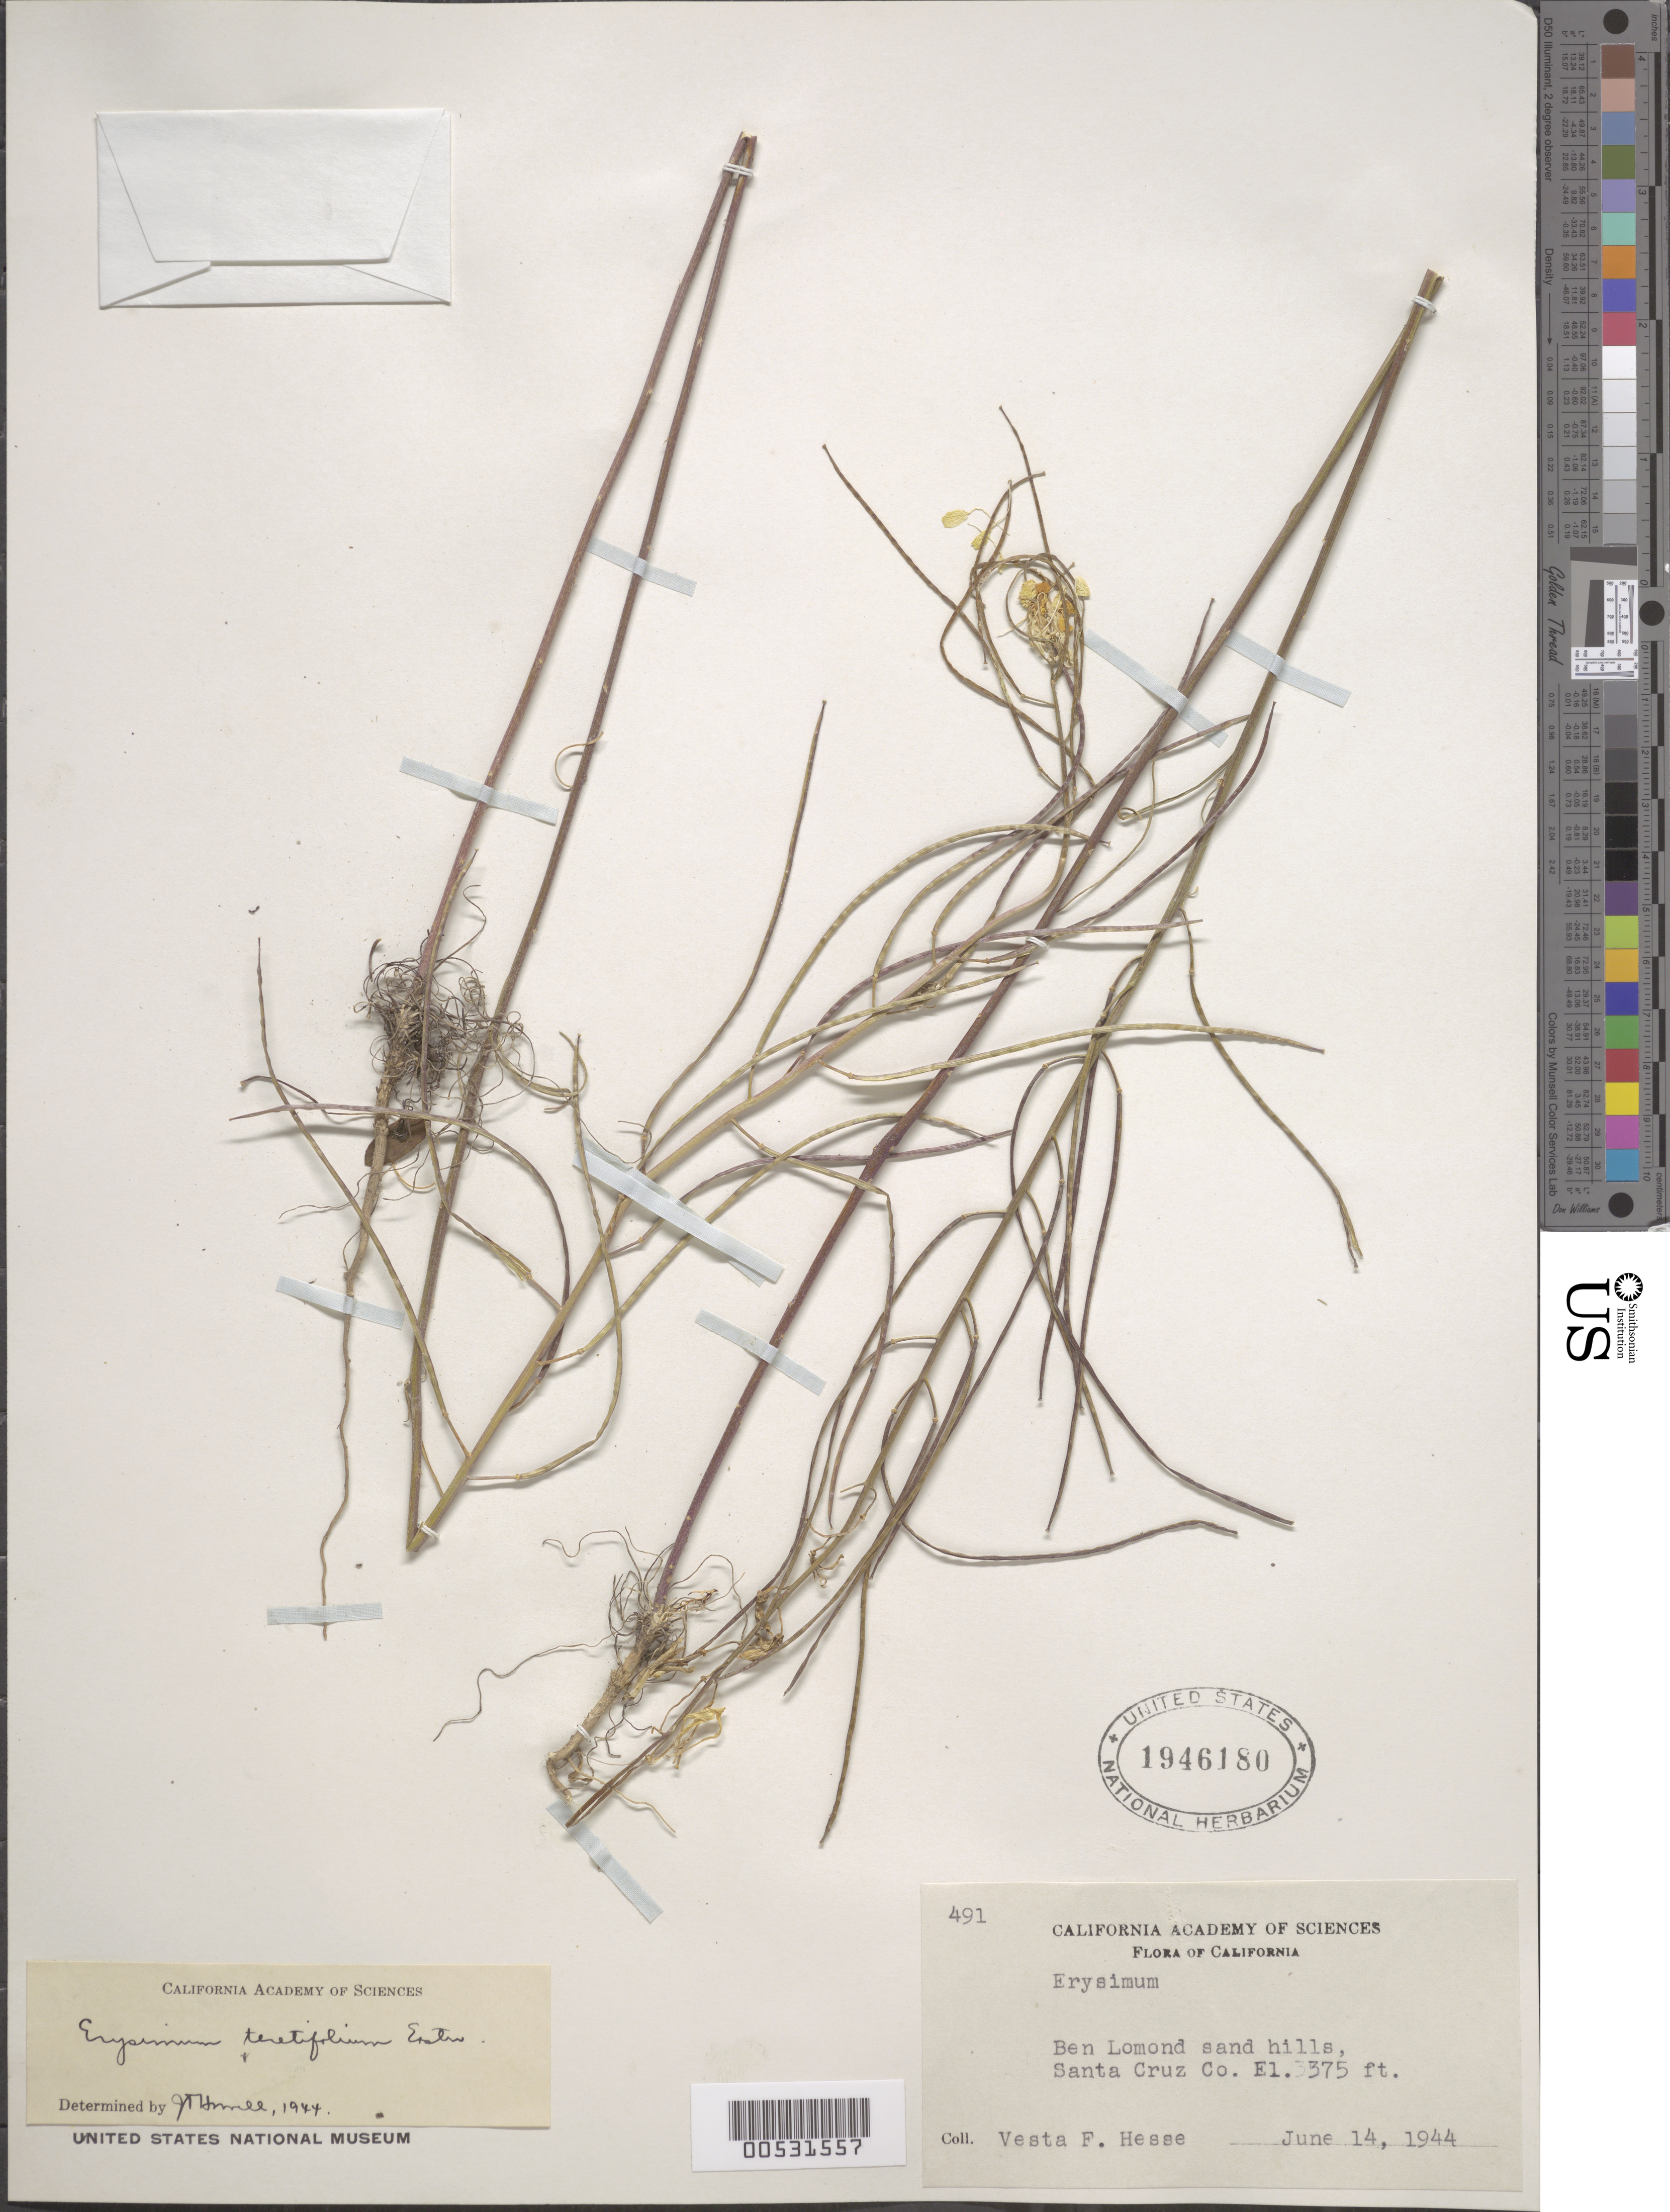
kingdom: Plantae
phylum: Tracheophyta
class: Magnoliopsida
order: Brassicales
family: Brassicaceae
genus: Erysimum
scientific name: Erysimum teretifolium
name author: Eastw.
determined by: Howell, J. T.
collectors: V. Hesse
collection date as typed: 14 Jun 1944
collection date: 1944-06-14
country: United States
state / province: California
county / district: Santa Cruz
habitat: Sand hills.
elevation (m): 114.3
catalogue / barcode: US 1946180